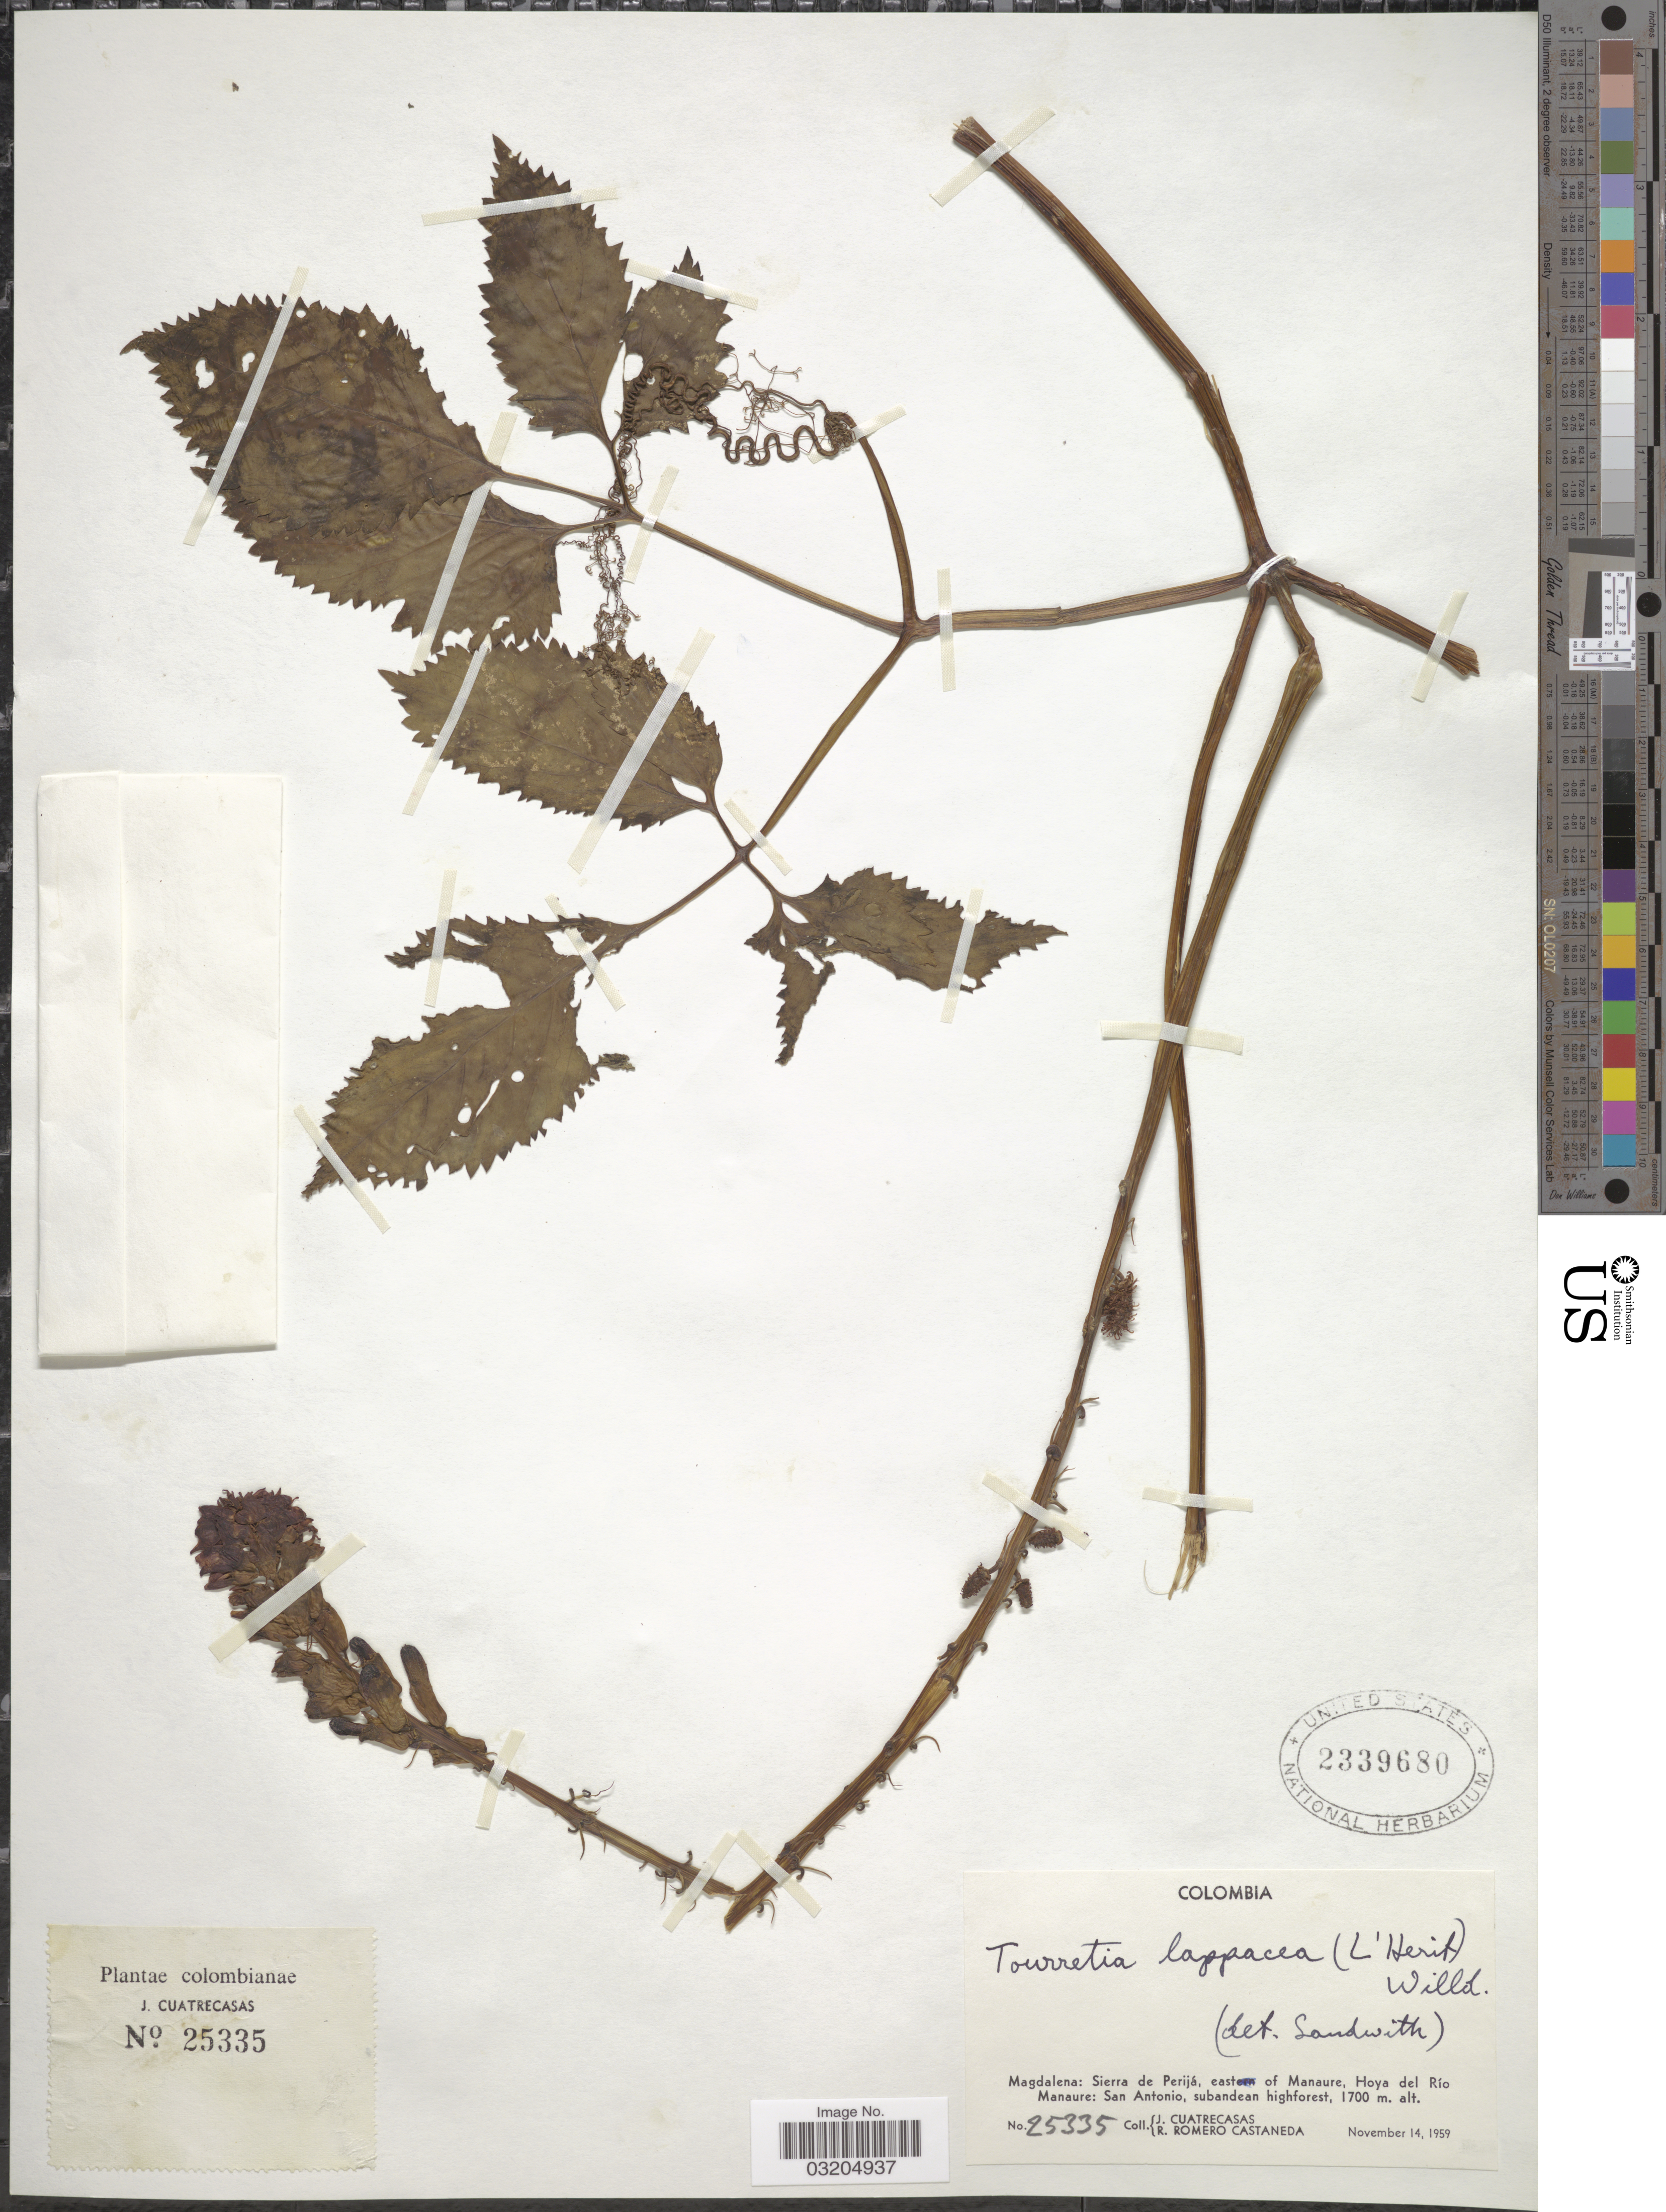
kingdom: Plantae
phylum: Tracheophyta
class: Magnoliopsida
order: Lamiales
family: Bignoniaceae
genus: Tourrettia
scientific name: Tourrettia lappacea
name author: (L'Hér.) Willd.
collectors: J. Cuatrecasas & R. Romero Castañeda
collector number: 25335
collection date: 1959-11-14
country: Colombia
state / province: Magdalena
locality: Sierra de Perijá, east of Manaure, Hoya del Río Manaure: San Antonio.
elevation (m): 1700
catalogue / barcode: US 2339680